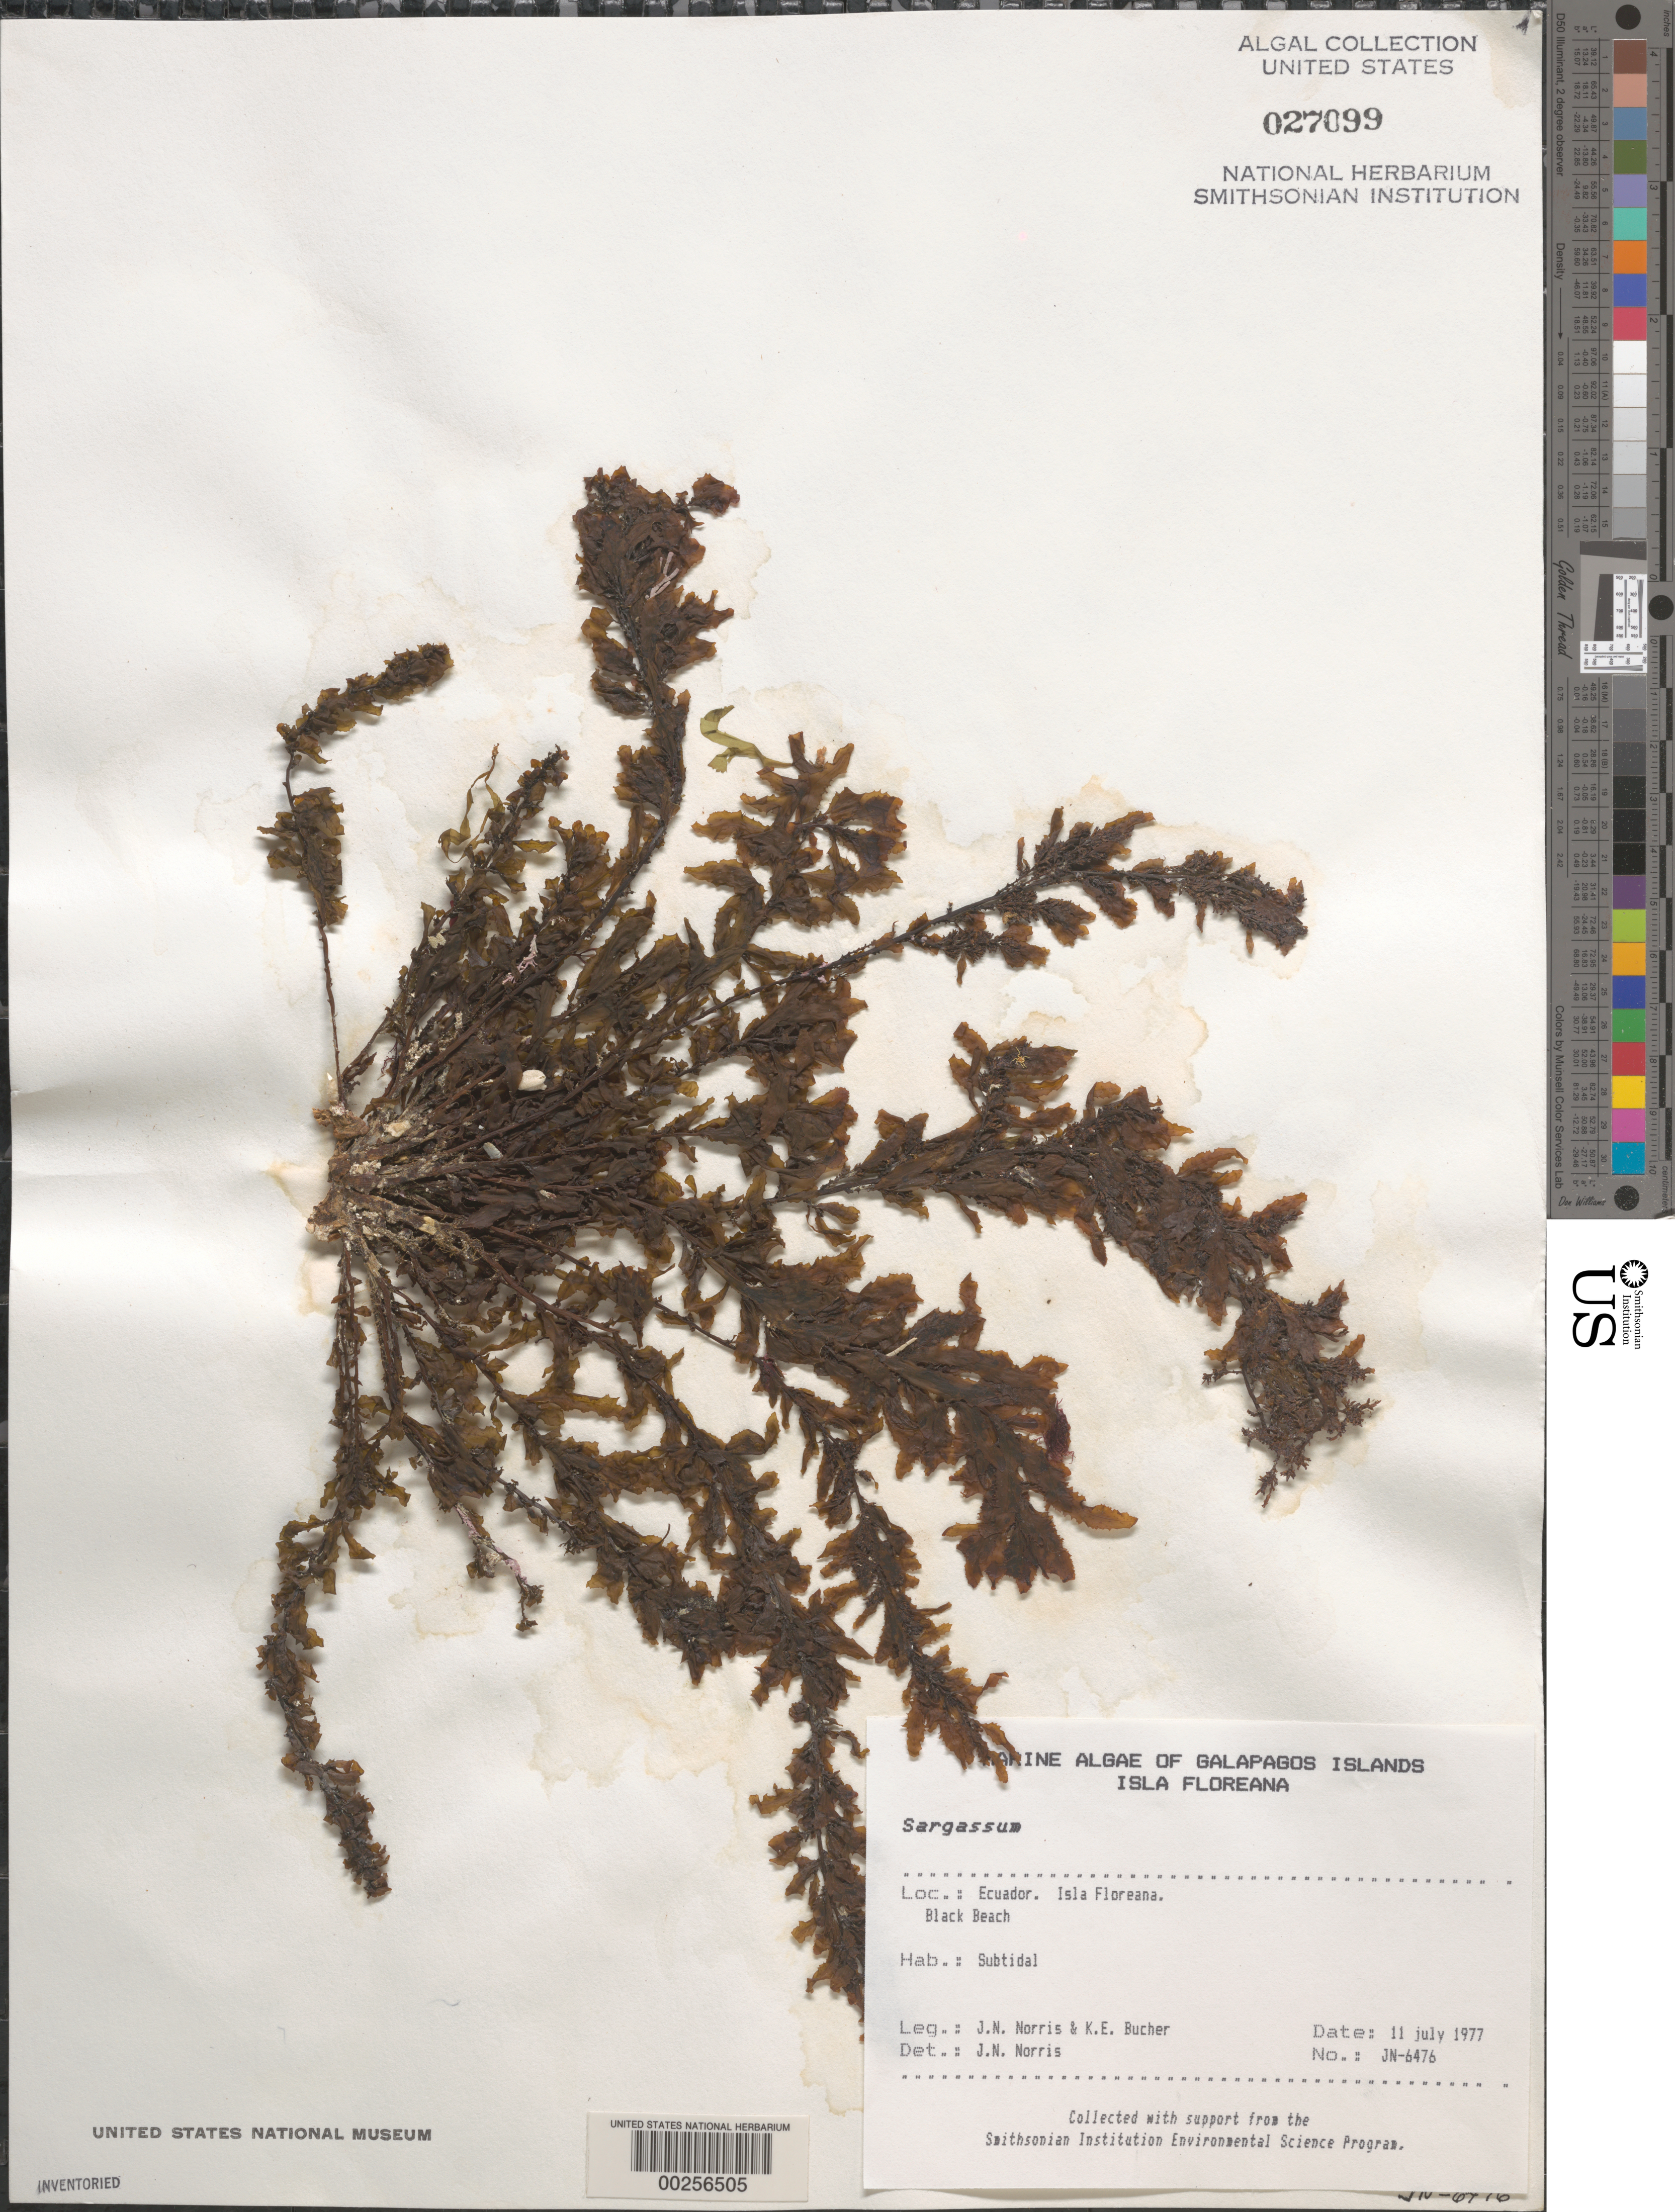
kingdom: Chromista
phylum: Ochrophyta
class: Phaeophyceae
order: Fucales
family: Sargassaceae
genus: Sargassum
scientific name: Sargassum sp.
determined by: Norris, James N.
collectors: J. N. Norris & K. E. Bucher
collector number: JN-6476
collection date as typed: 11 Jul 1977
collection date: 1977-07-11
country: Ecuador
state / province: Colón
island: Floreana [Charles, Santa Maria]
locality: Black Beach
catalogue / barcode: US 27099